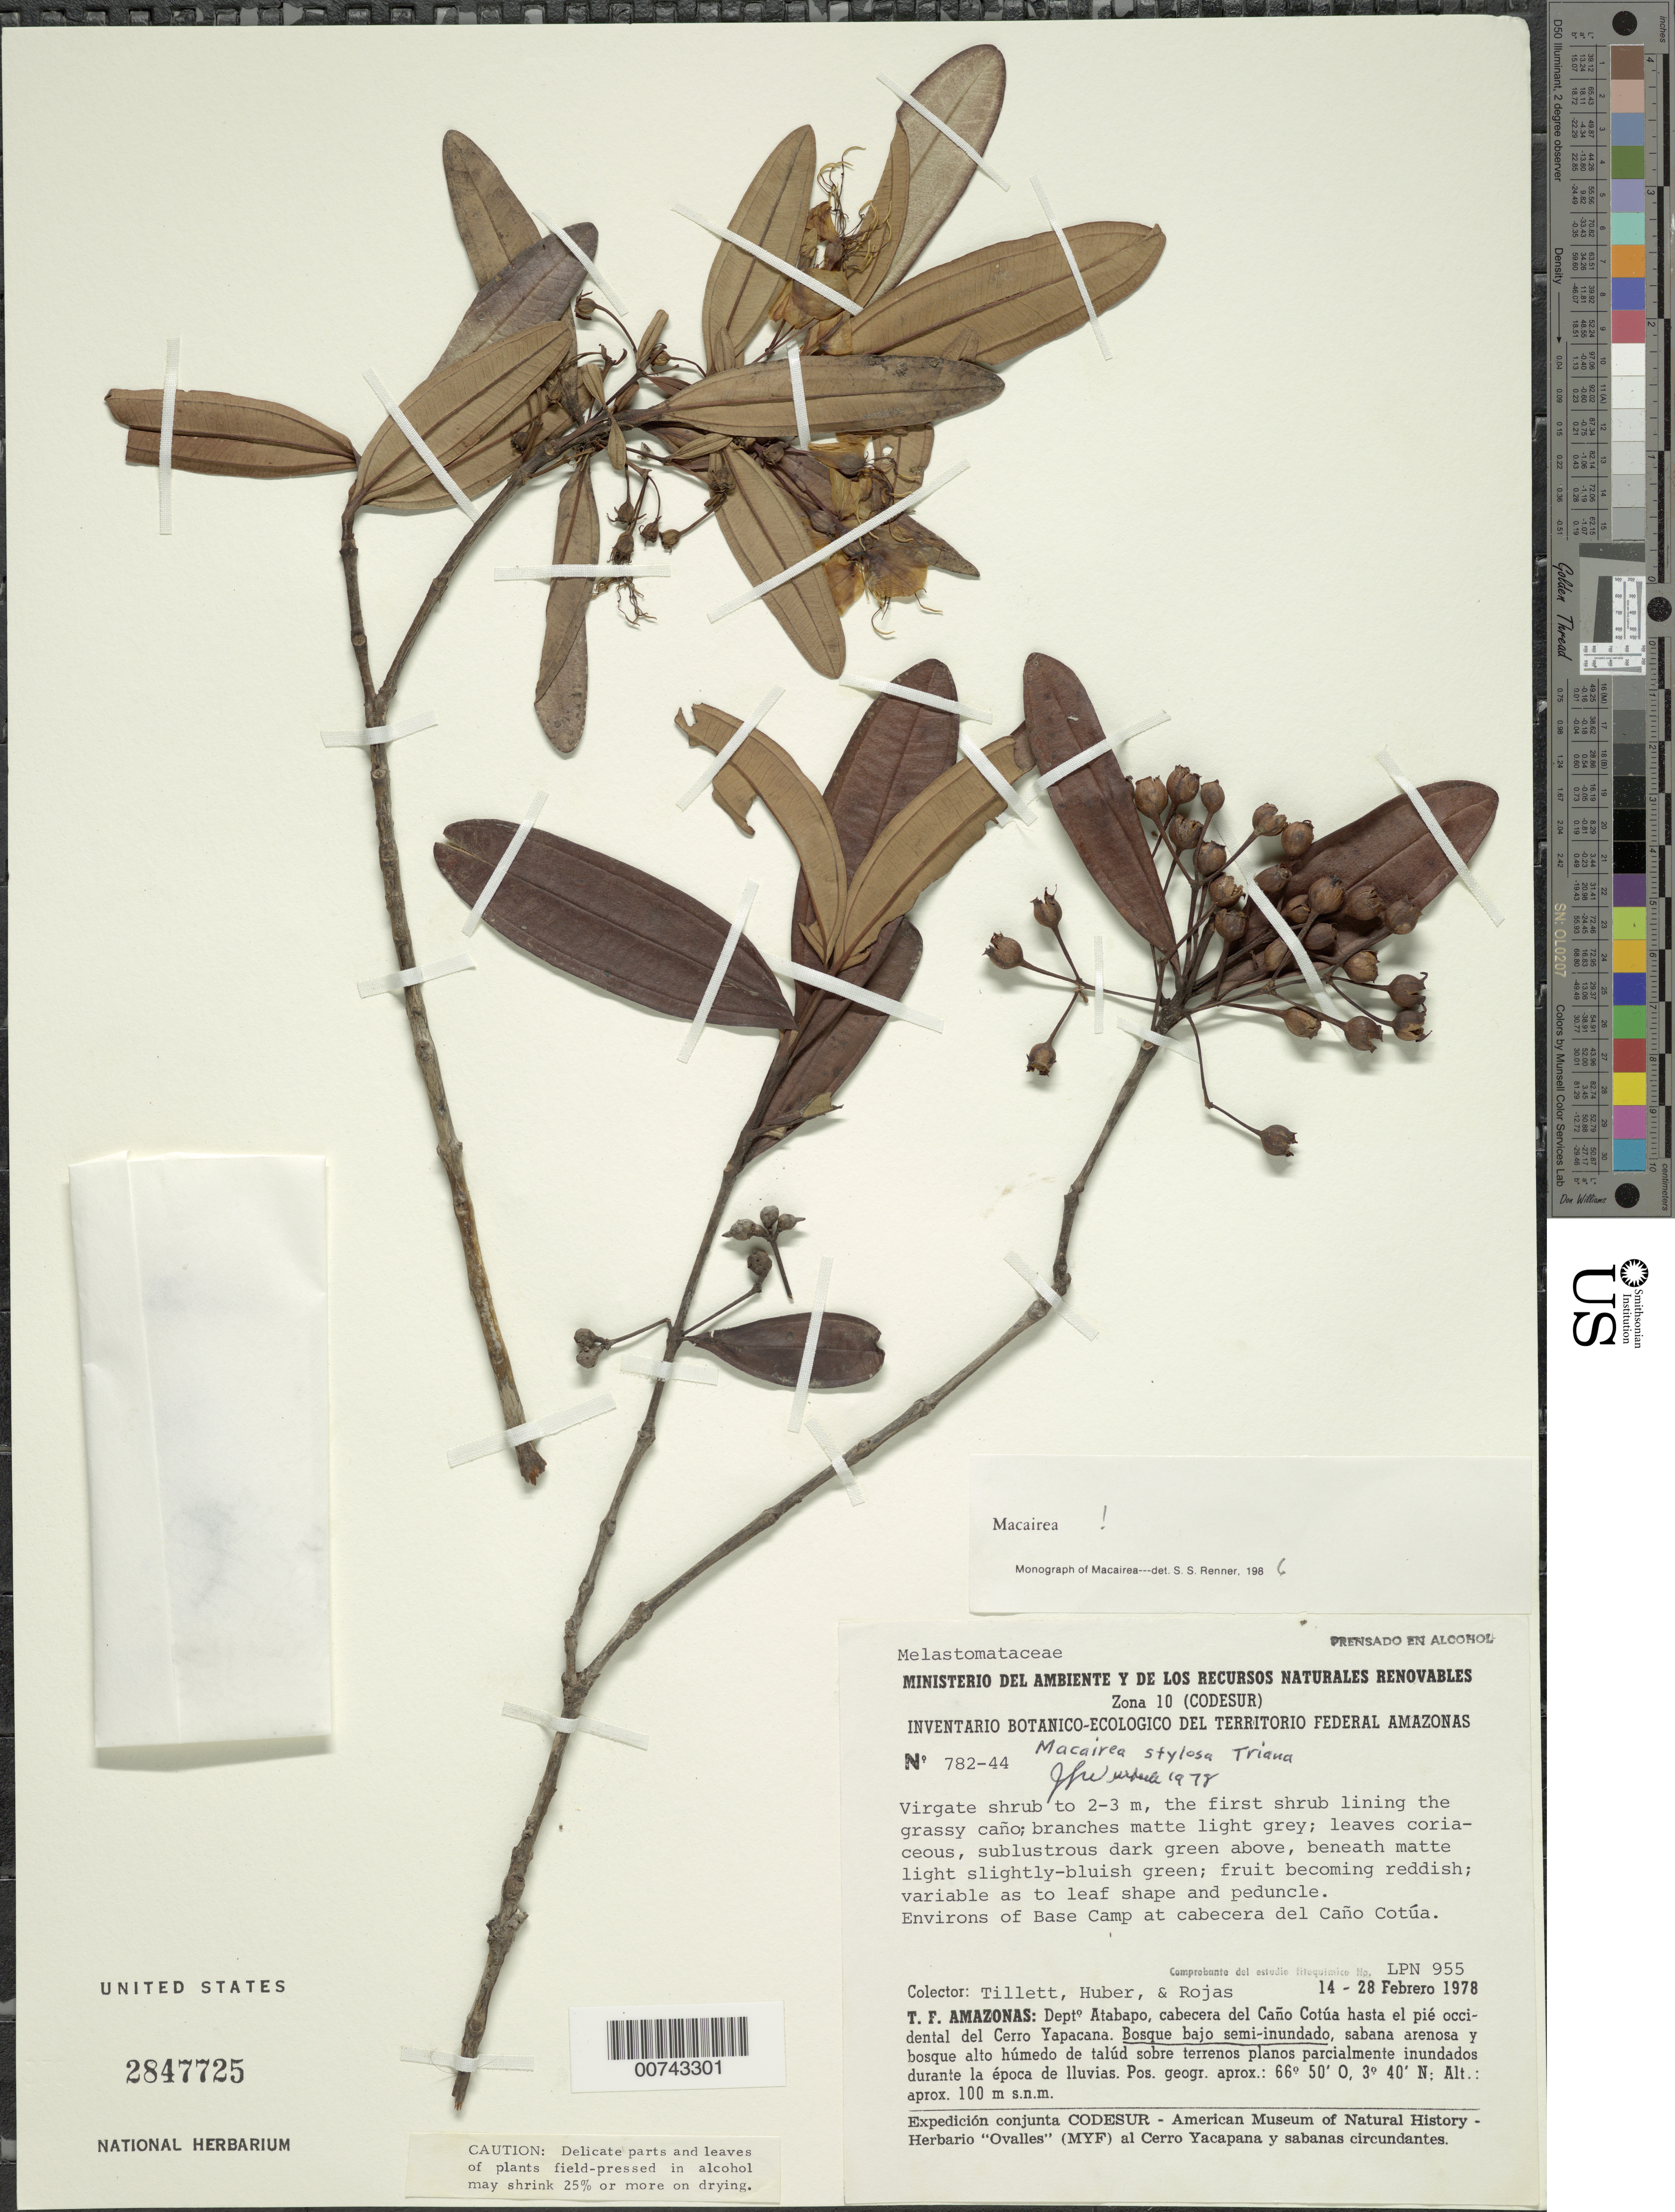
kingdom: Plantae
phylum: Tracheophyta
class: Magnoliopsida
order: Myrtales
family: Melastomataceae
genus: Macairea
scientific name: Macairea stylosa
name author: Triana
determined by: Wurdack, John J., (US), US (UNITED STATES)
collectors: S. S. Tillett, Huber, -- & Rojas, --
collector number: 782 44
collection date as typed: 14-Feb-78 to 28-Feb-78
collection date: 1978-02-14/1978-02-28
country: Venezuela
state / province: Amazonas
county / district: Atabapo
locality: Caño Cotua cabecera hasta el pie occidental del Cerro Yapacána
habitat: Bosque bajo semi-inundado, sabana arensosa y bosque alto humedo de talud sobre terrenos planos parcialmente inundados durante la epoca de lluvias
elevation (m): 100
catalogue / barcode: US 2847725